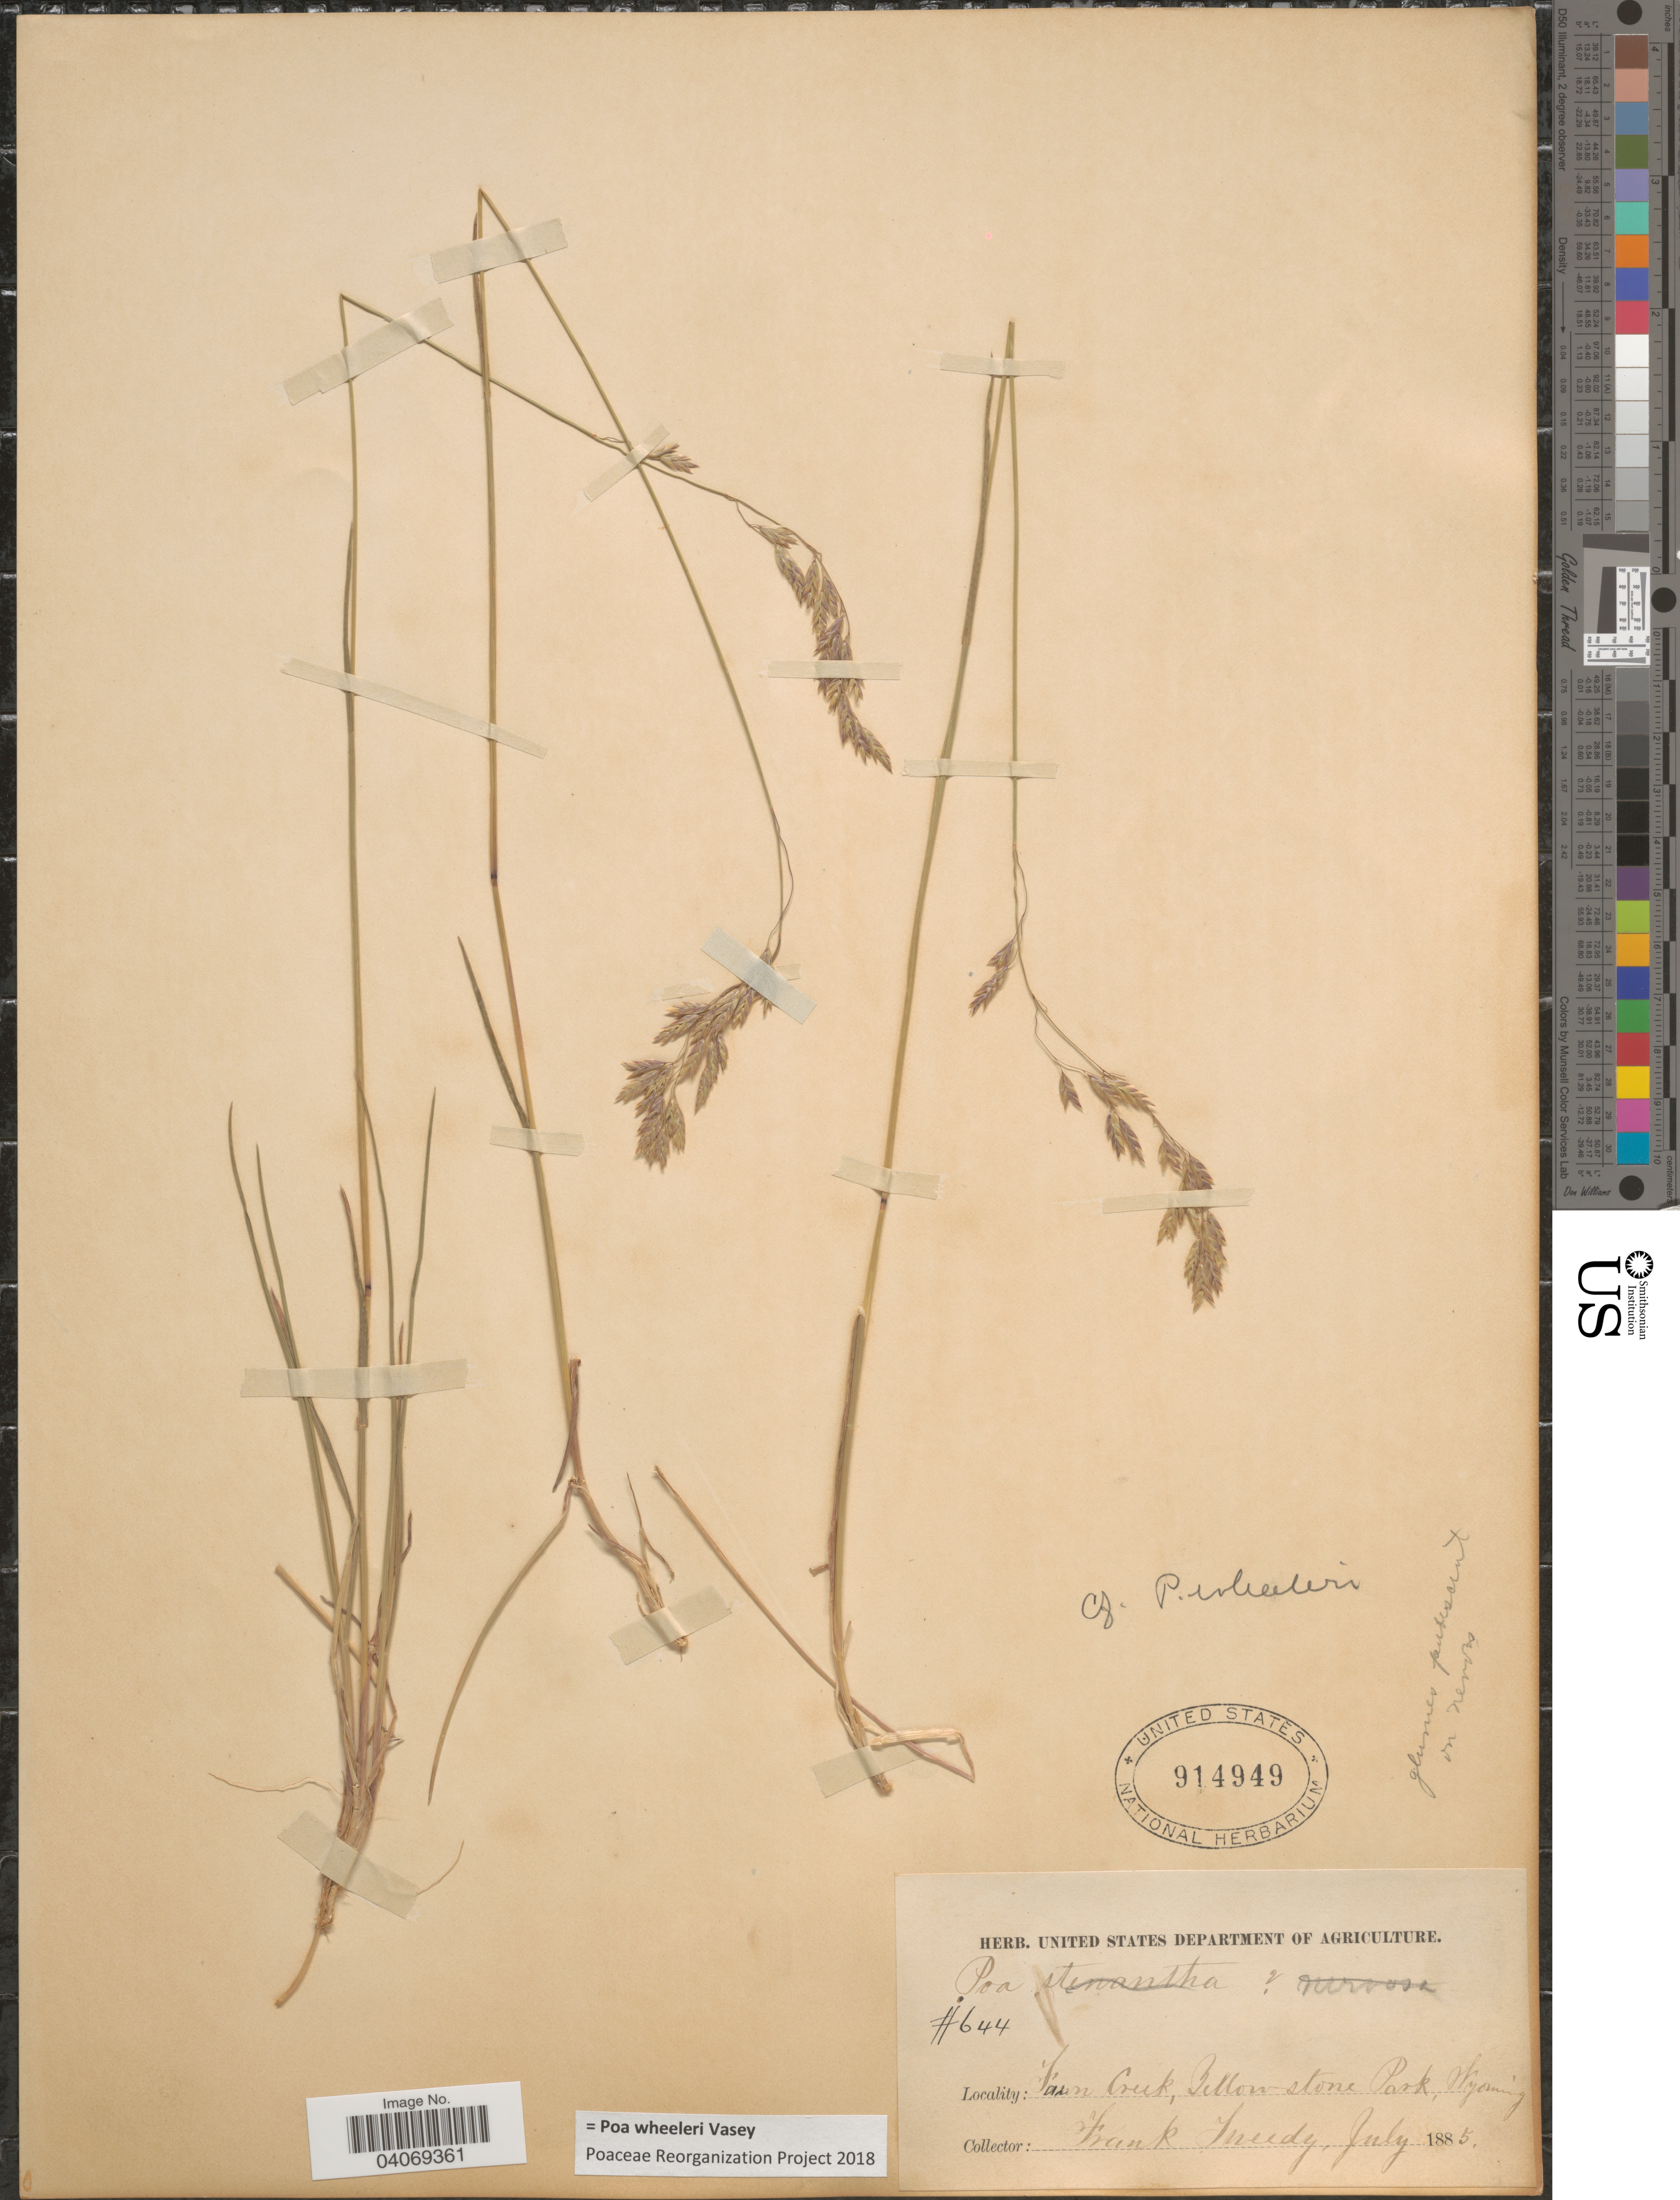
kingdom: Plantae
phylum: Tracheophyta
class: Liliopsida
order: Poales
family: Poaceae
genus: Poa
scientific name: Poa wheeleri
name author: Vasey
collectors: F. Tweedy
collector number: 644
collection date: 1885-07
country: United States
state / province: Wyoming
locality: Fern Creek, Yellowstone Park.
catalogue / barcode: US 914949